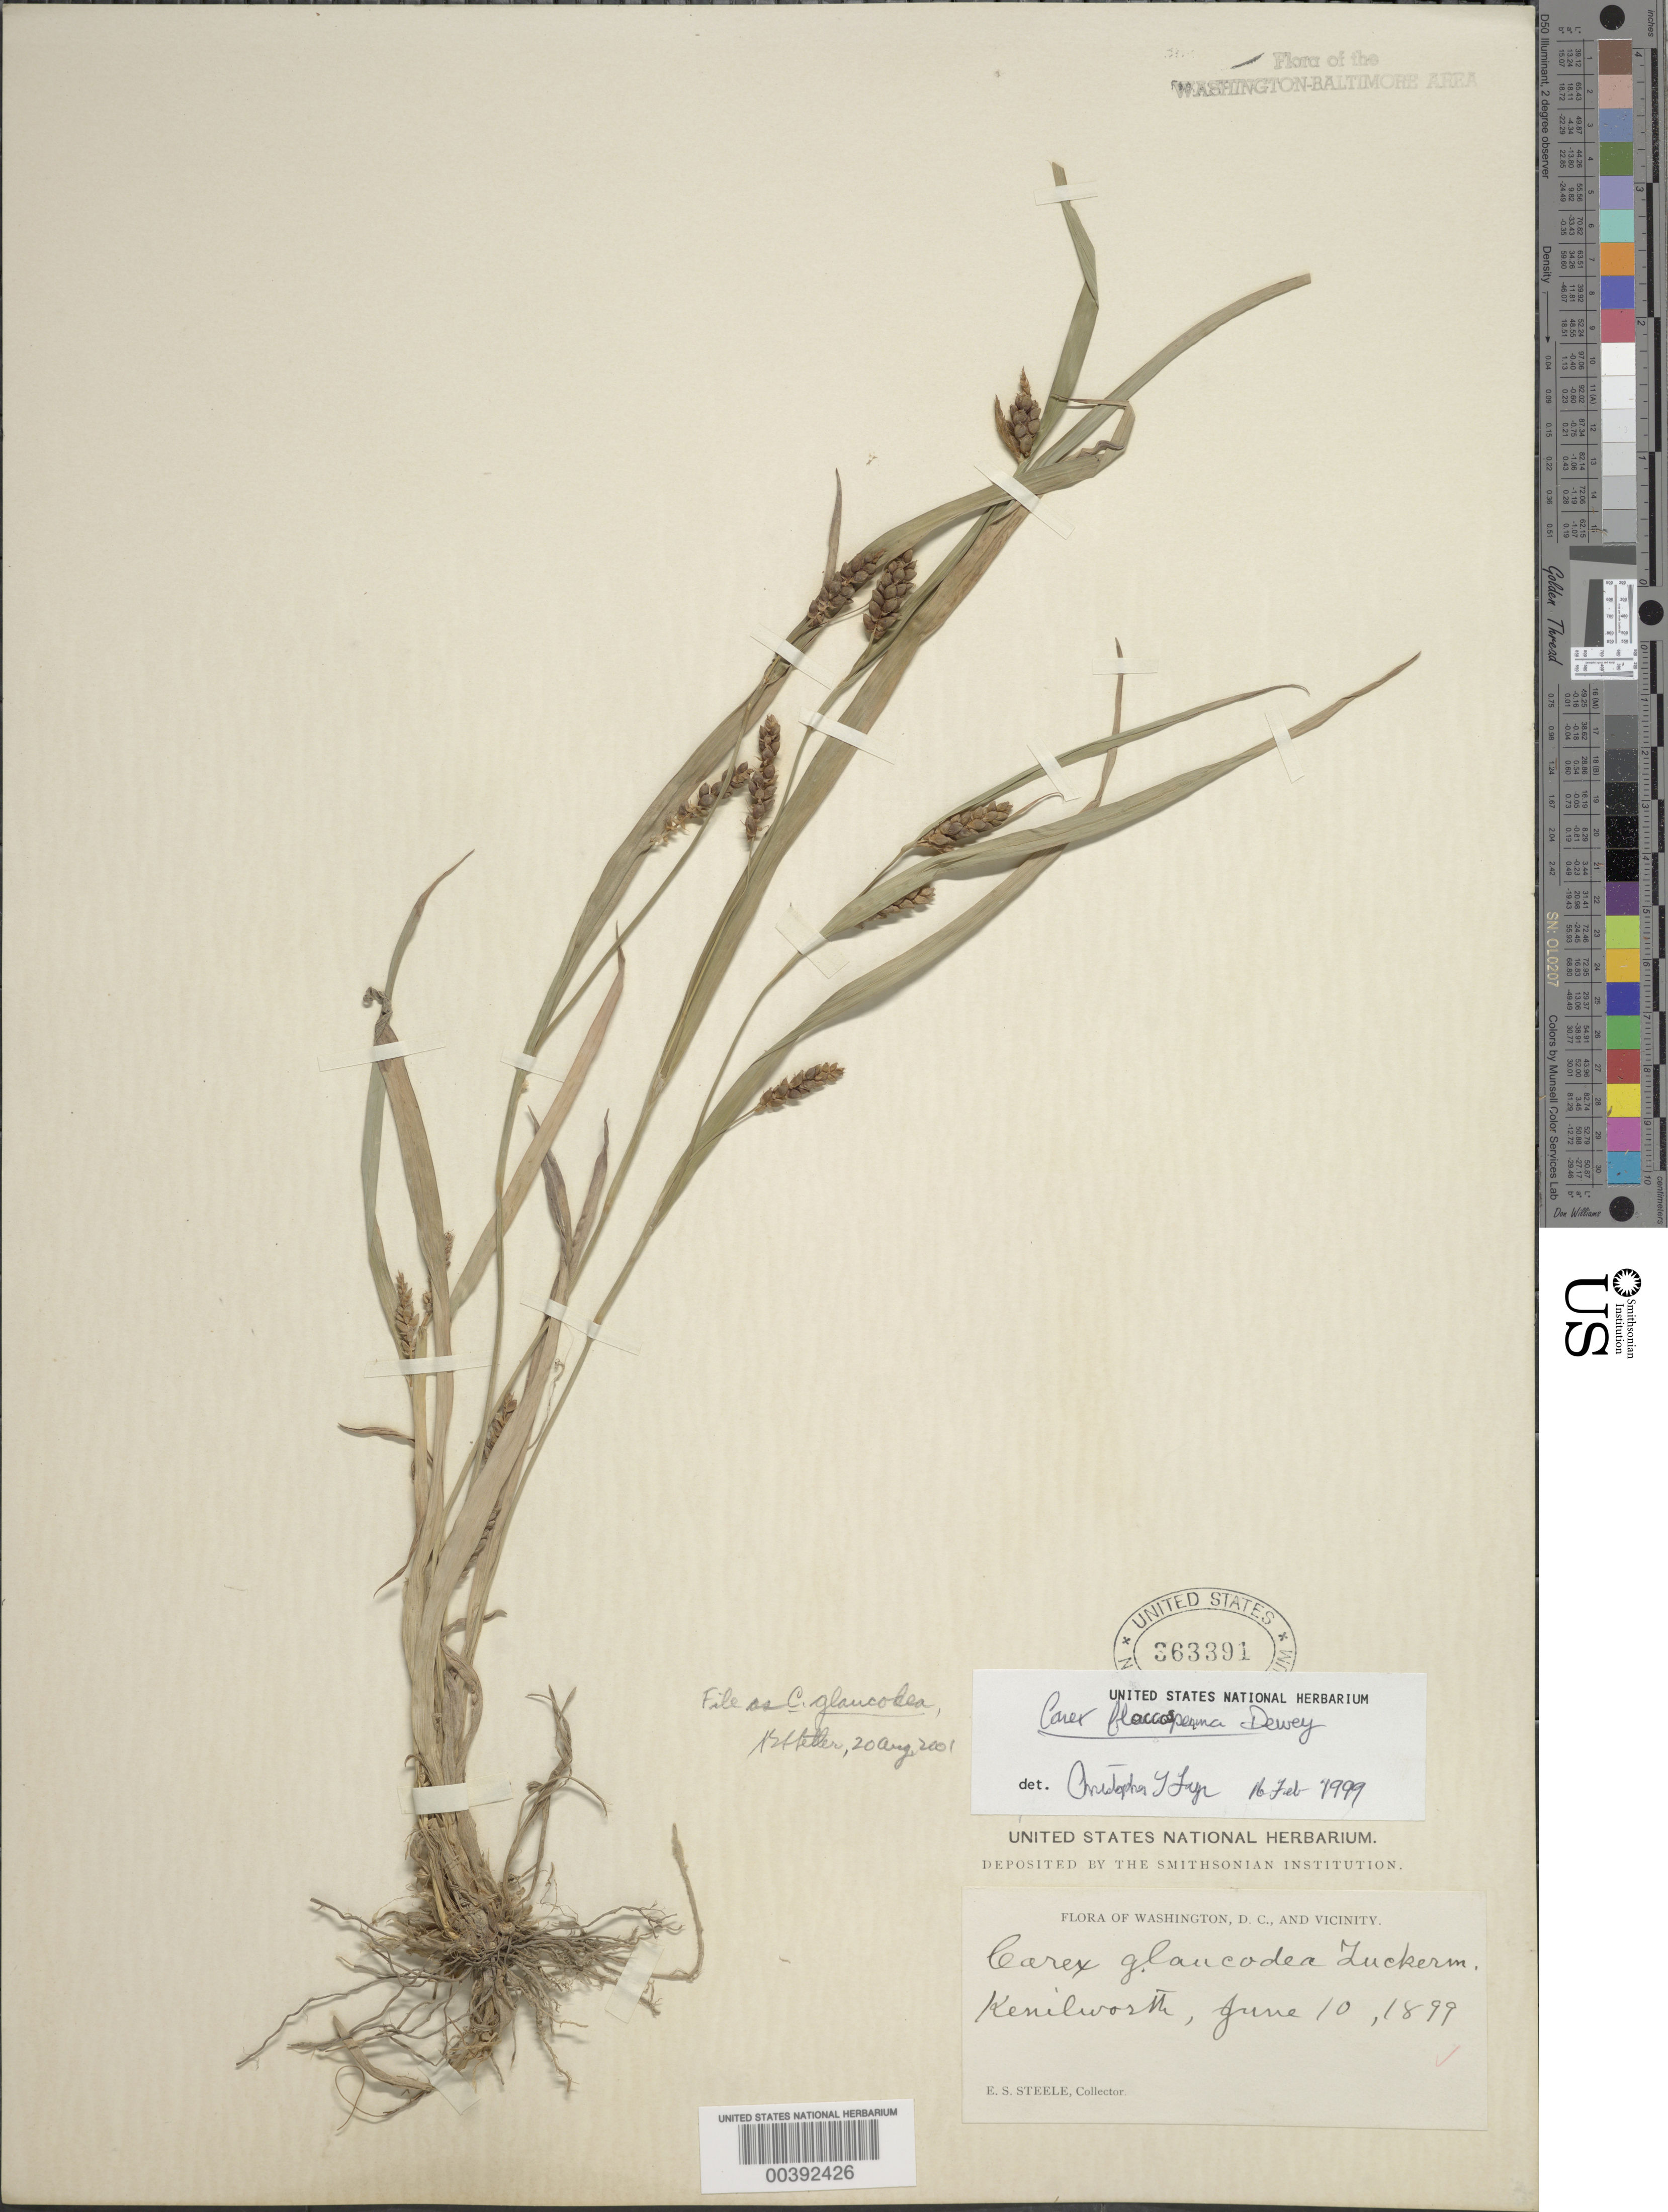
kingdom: Plantae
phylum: Tracheophyta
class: Liliopsida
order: Poales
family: Cyperaceae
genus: Carex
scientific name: Carex glaucodea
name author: Tuck. ex Olney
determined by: Shetler, Stanwyn G., (US), NMNH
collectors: E. Steele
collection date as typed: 10 Jun 1899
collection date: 1899-06-10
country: United States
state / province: District of Columbia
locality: Kenilworth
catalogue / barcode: US 363391